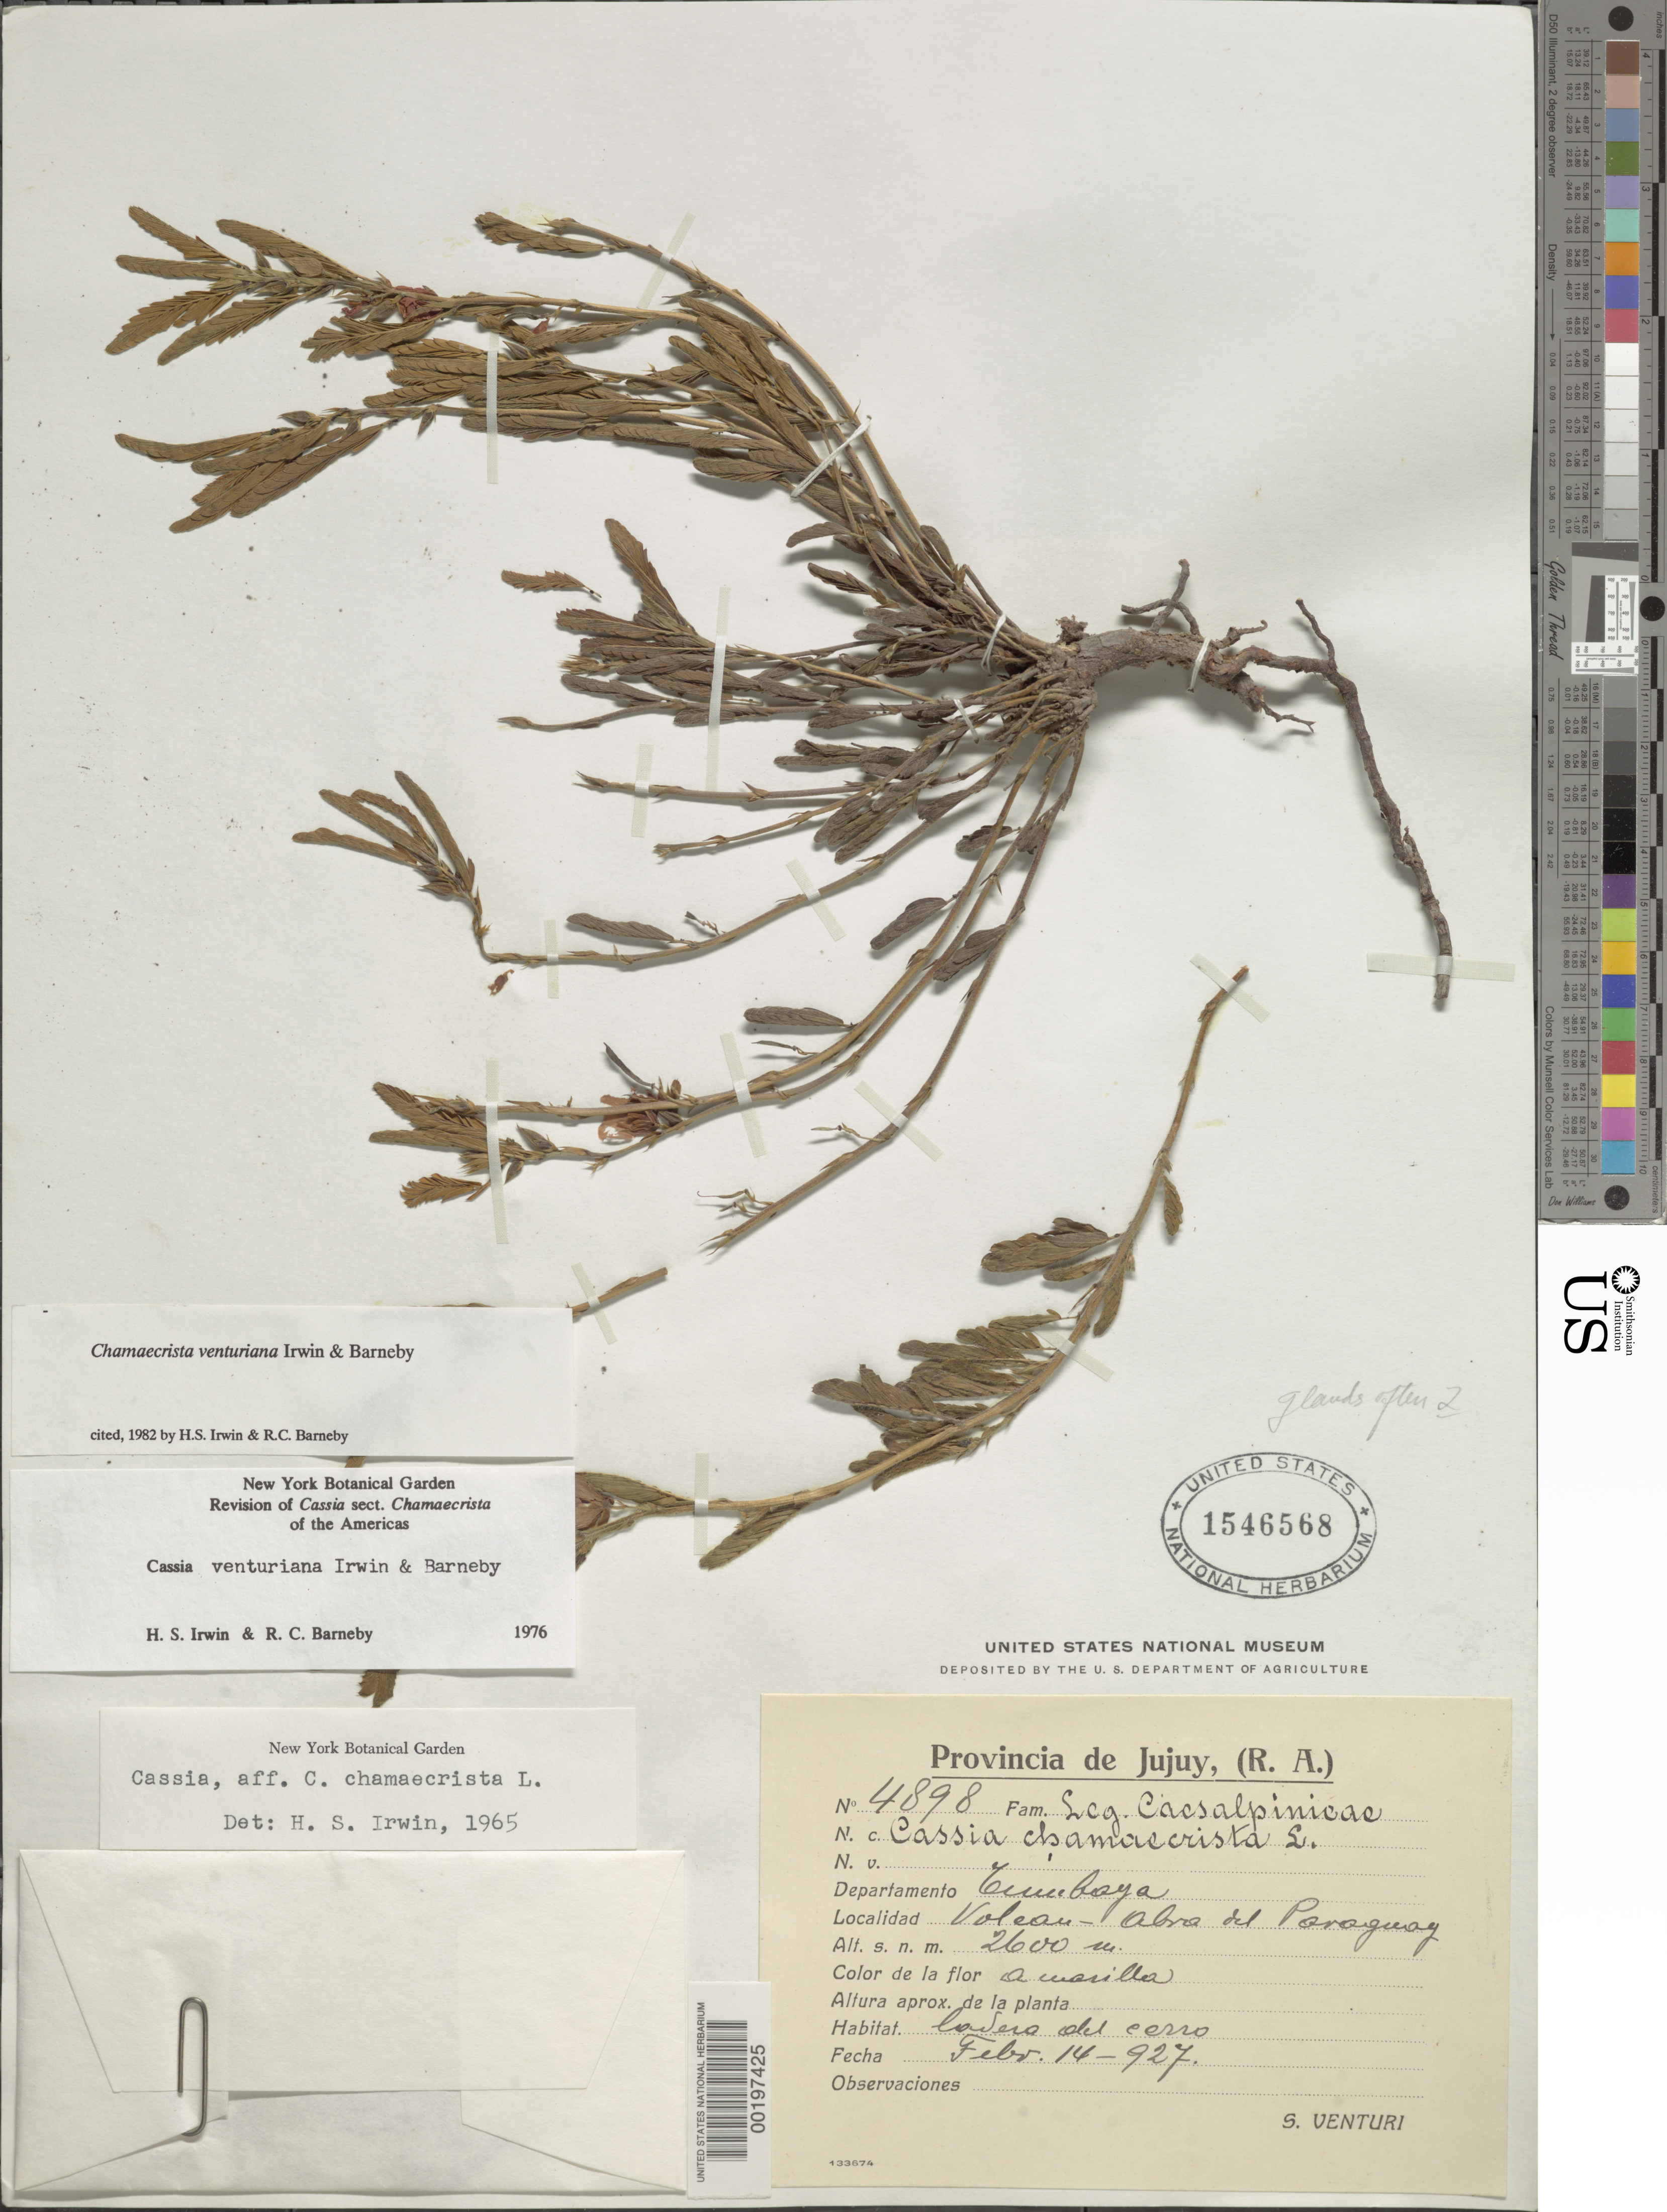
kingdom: Plantae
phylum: Tracheophyta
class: Magnoliopsida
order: Fabales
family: Fabaceae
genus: Chamaecrista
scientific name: Chamaecrista venturiana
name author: H.S. Irwin & Barneby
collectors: S. Venturi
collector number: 4898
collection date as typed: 14 Feb 1927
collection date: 1927-02-14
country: Argentina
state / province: Jujuy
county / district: Tumbaya ?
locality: Dept. Cumbaya (?), Volcan - abre del Paraguay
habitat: Ladera del cerro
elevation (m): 2600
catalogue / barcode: US 1546568